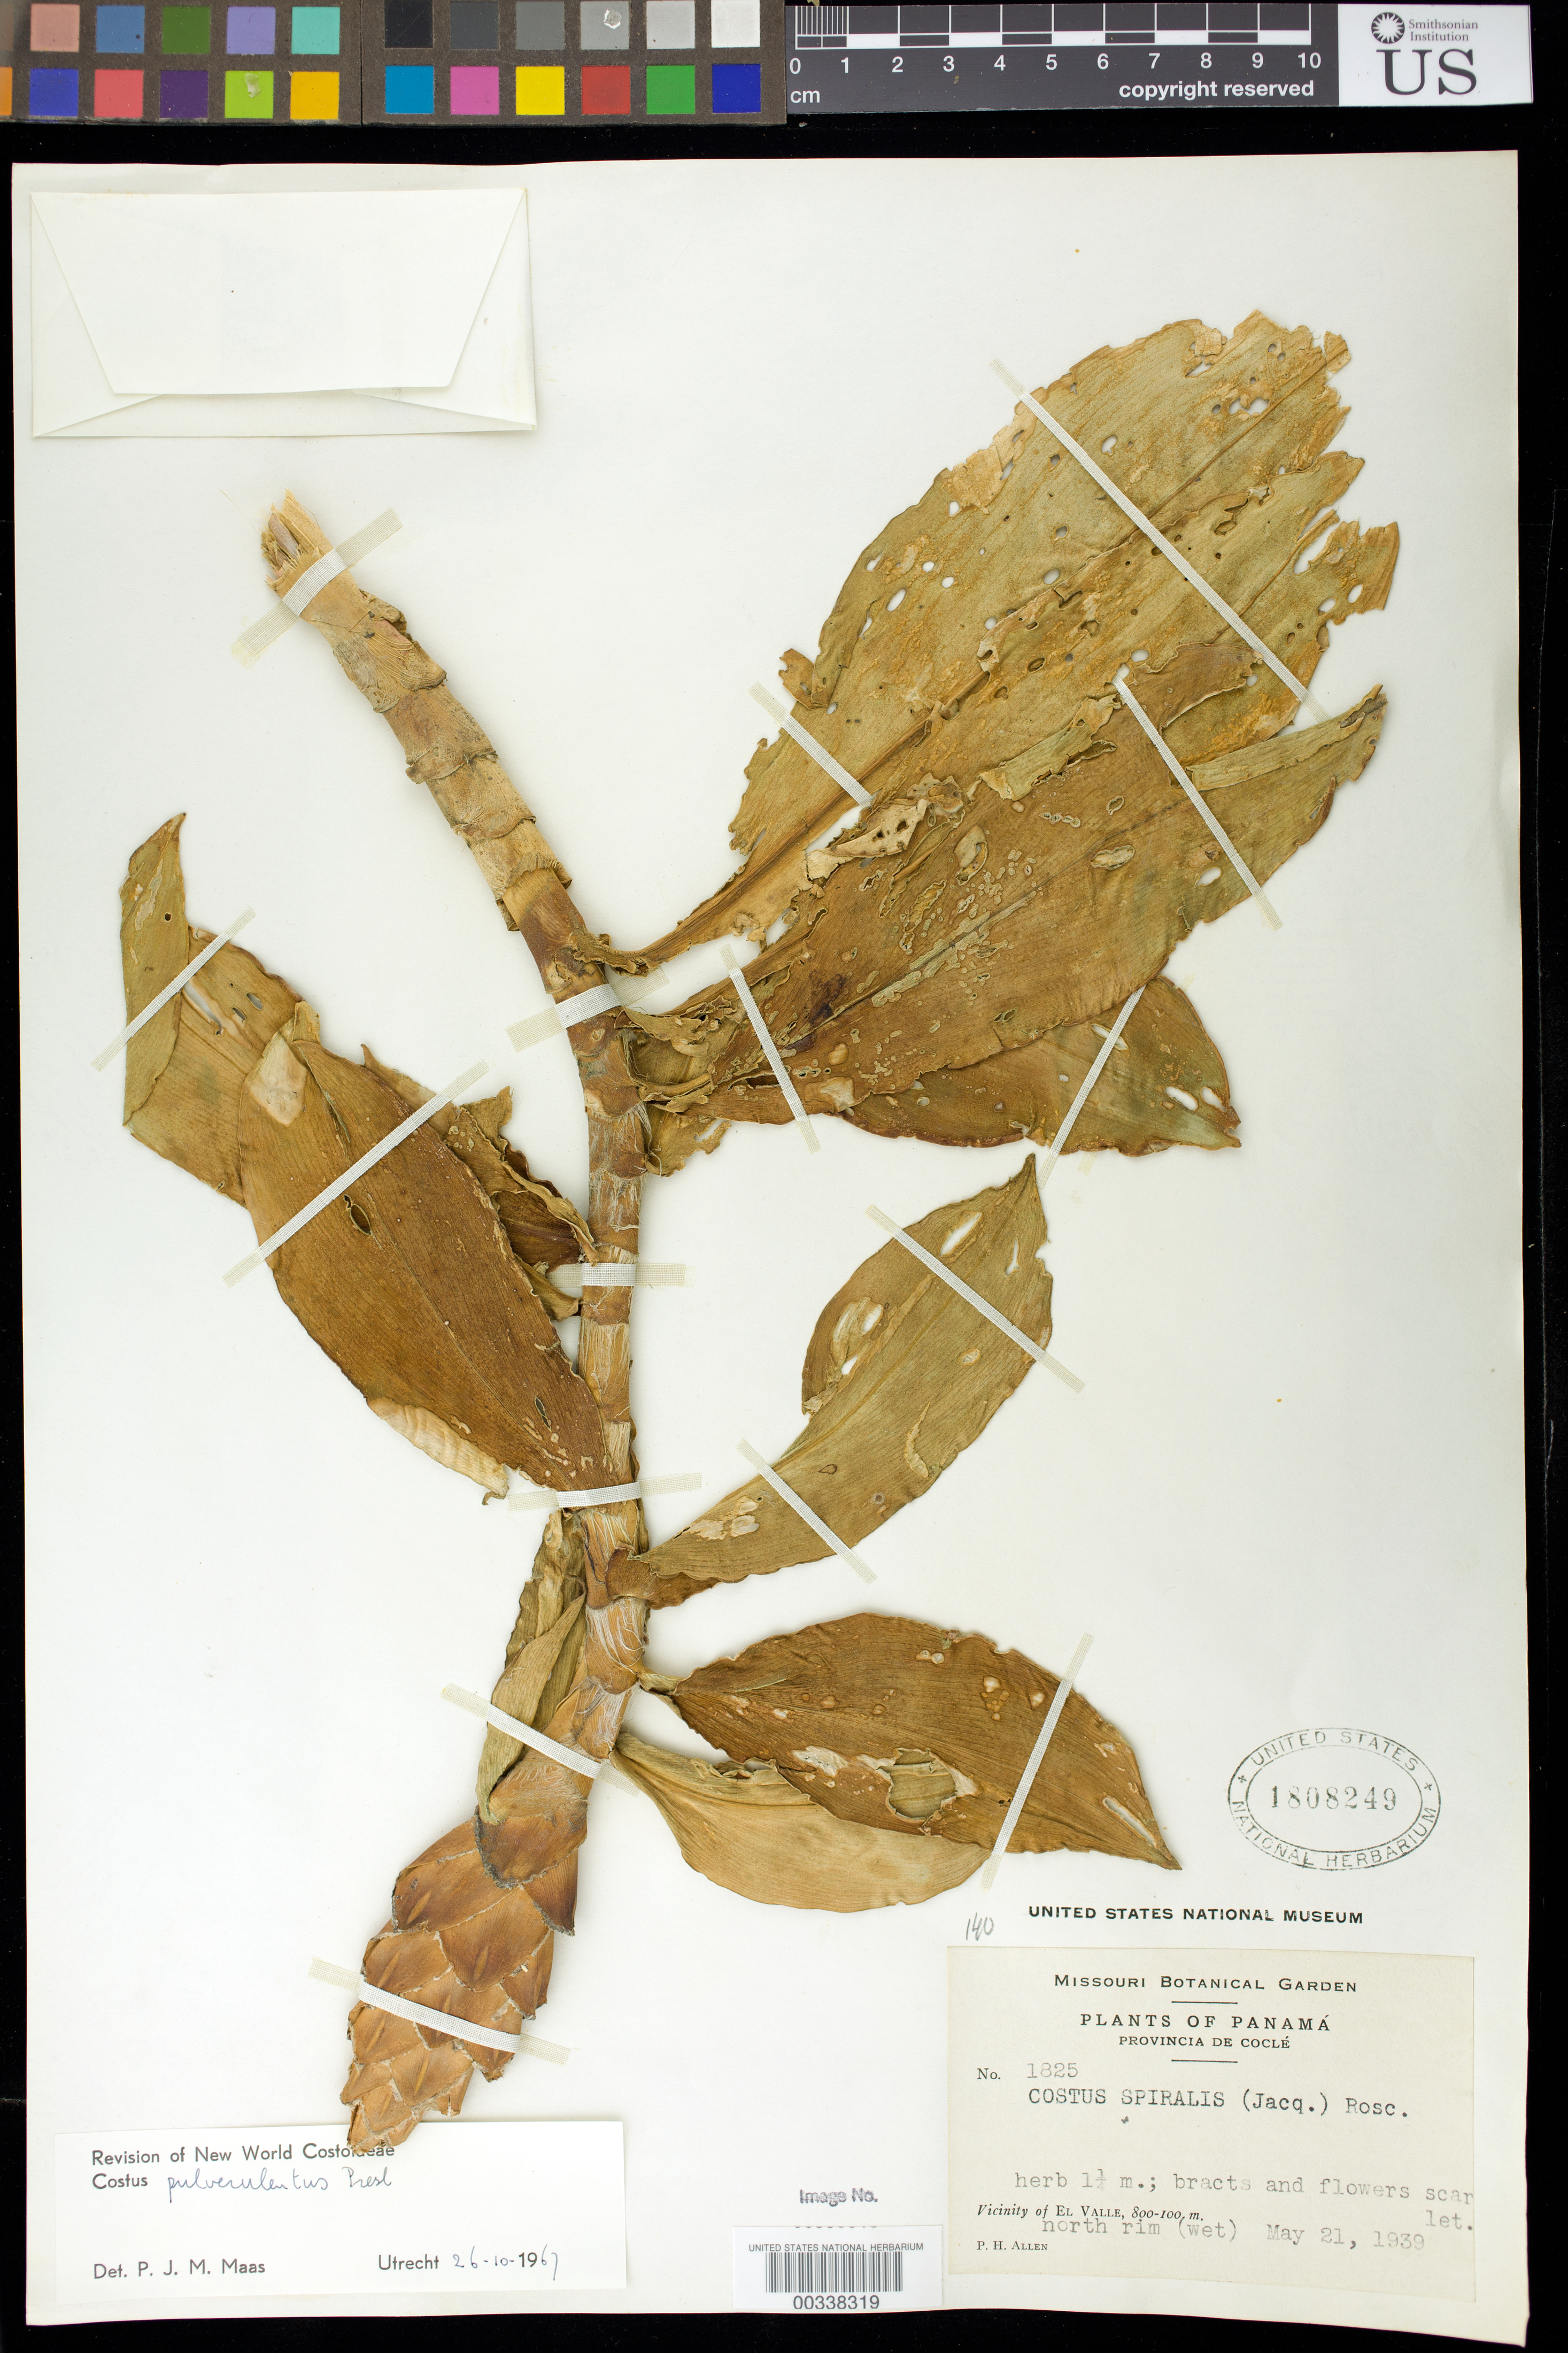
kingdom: Plantae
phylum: Tracheophyta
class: Liliopsida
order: Zingiberales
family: Costaceae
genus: Costus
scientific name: Costus pulverulentus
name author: C. Presl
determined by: Maas, Paul J. M.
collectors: P. H. Allen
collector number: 1825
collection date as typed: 21 May 1939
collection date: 1939-05-21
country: Panama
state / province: Coclé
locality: Vicinity of el Valle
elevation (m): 100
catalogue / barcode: US 1808249